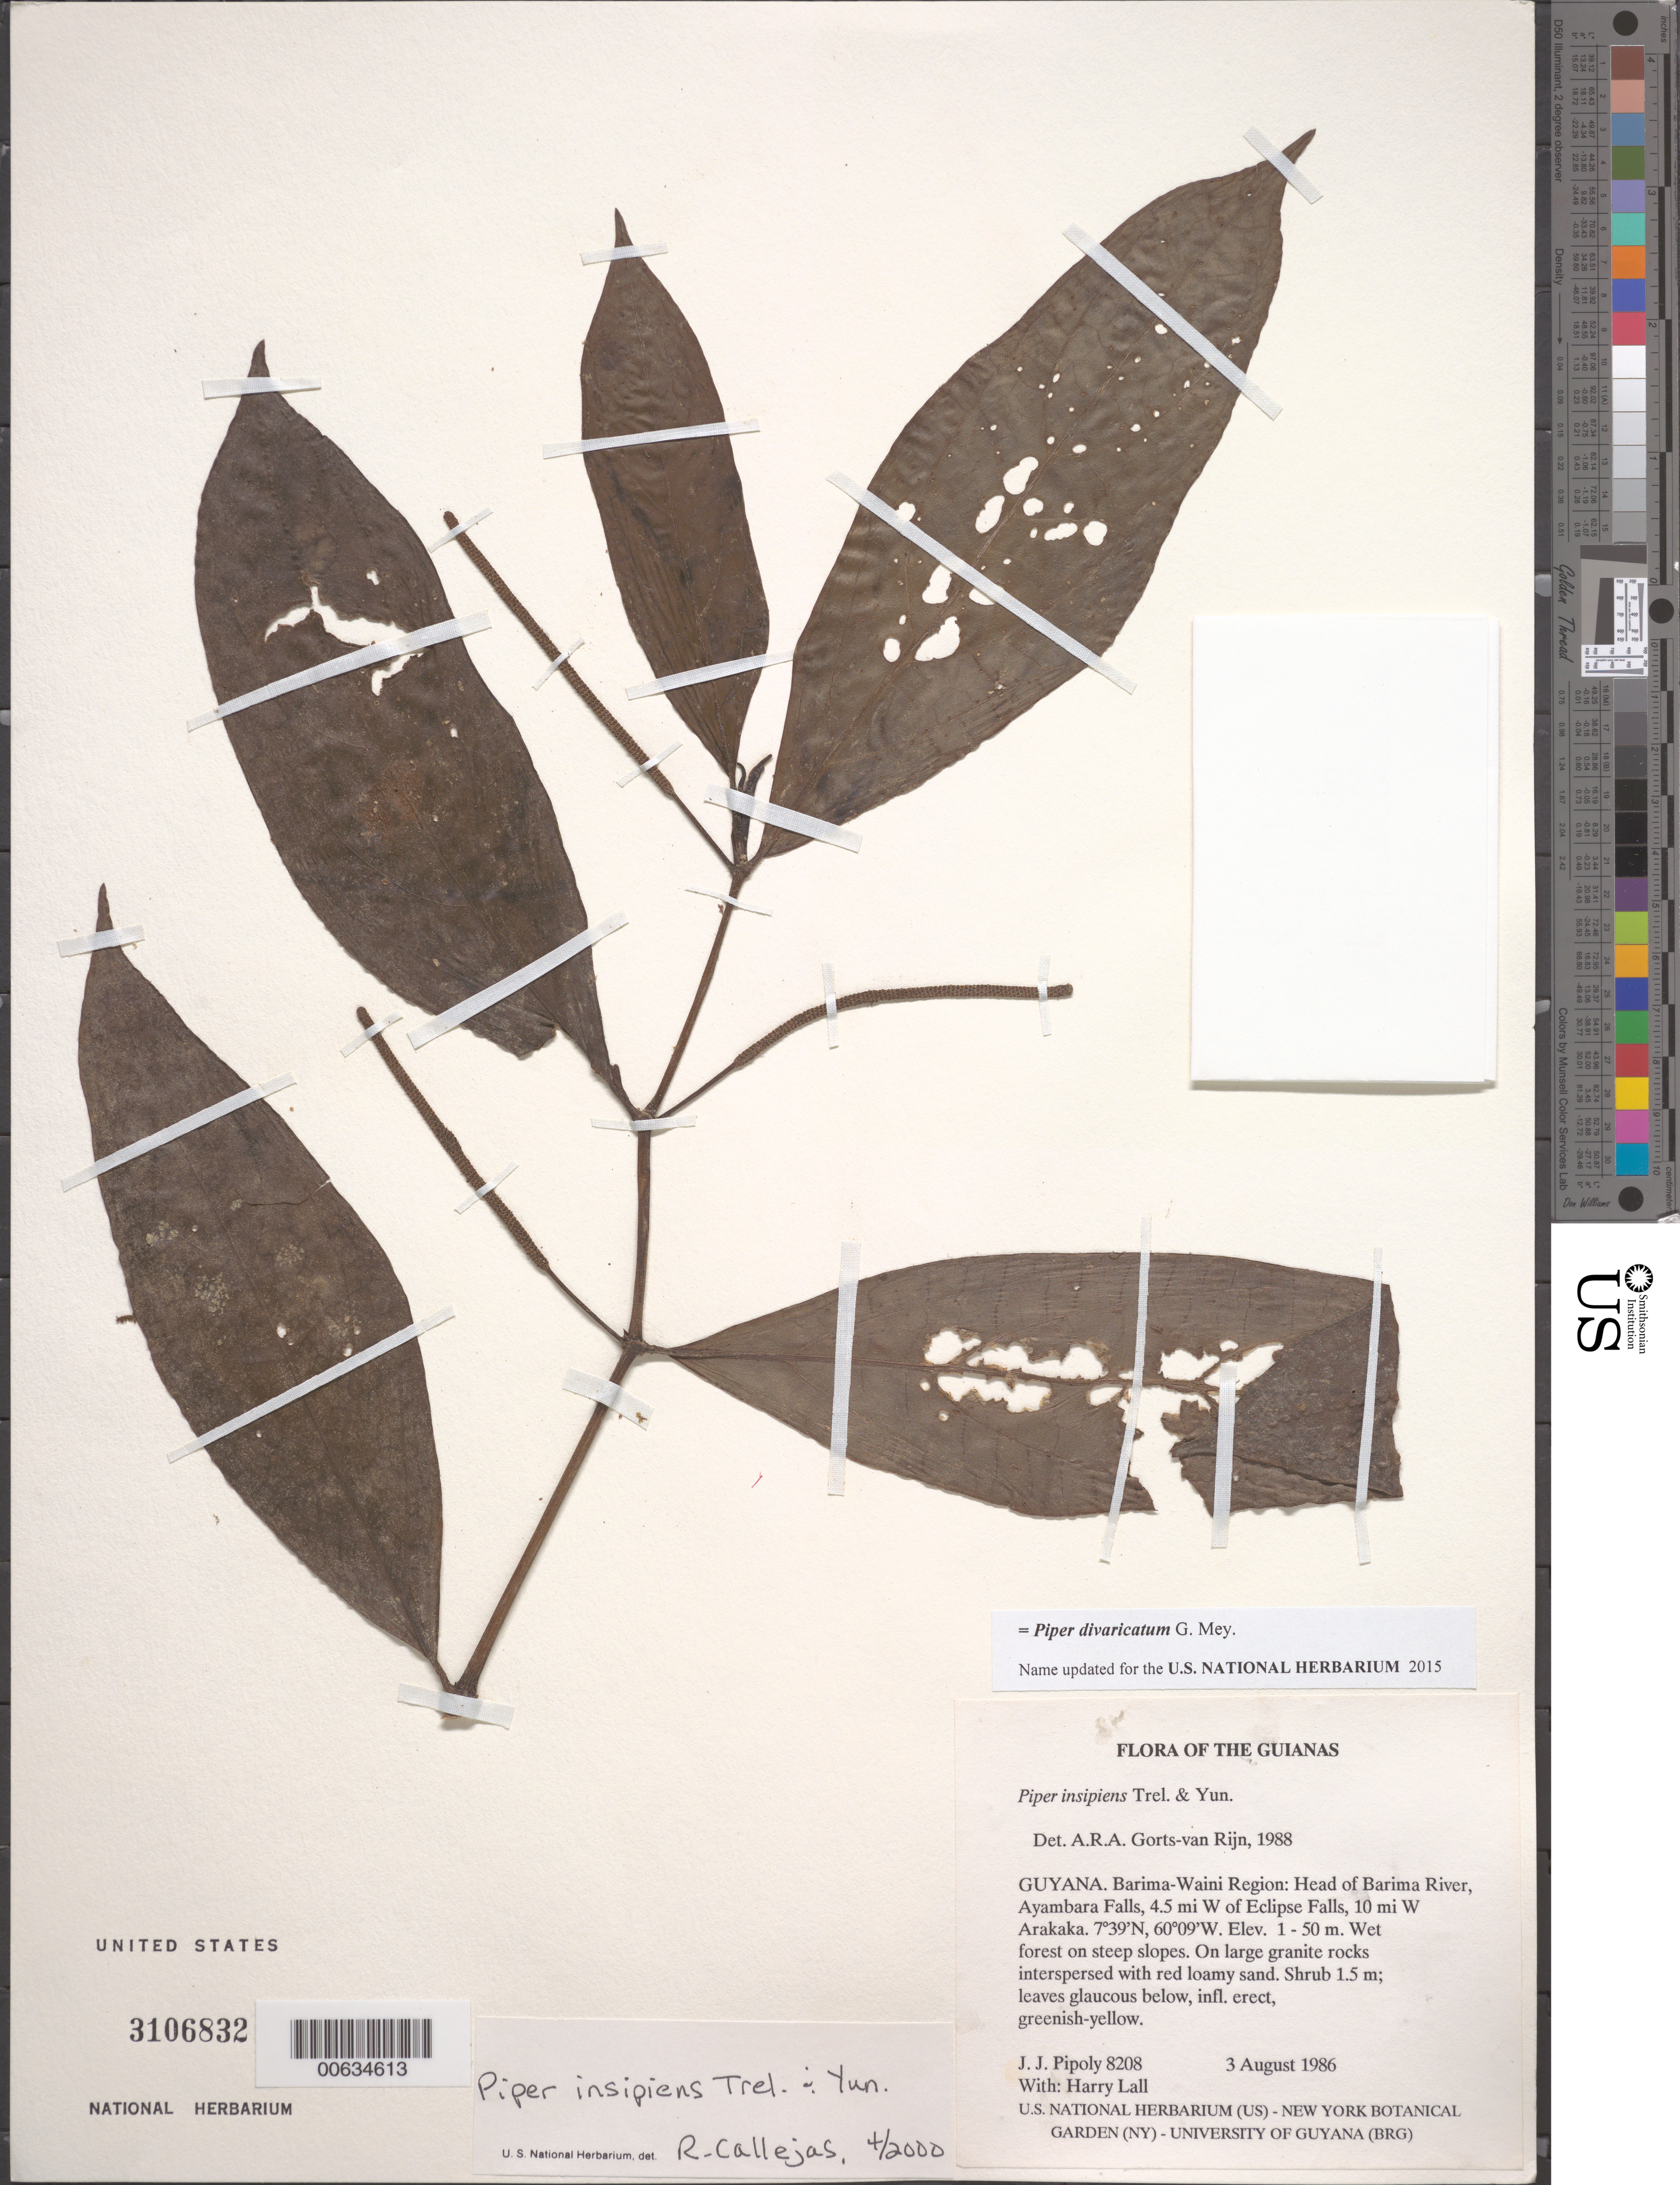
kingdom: Plantae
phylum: Tracheophyta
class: Magnoliopsida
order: Piperales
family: Piperaceae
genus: Piper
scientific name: Piper insipiens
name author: Trel. & Yunck.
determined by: Callejas, Ricardo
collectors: J. J. Pipoly & H. Lall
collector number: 8208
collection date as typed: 3 August 1986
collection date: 1986-08-03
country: Guyana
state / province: Barima-Waini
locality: Head of Barima R, Ayambara Falls, 4.5 mi W of Eclipse Falls, ca. 10 W of Arakaka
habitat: Wet forest on large granite rocks, interspersed with red loamy sand, on steep slopes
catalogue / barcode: US 3106832